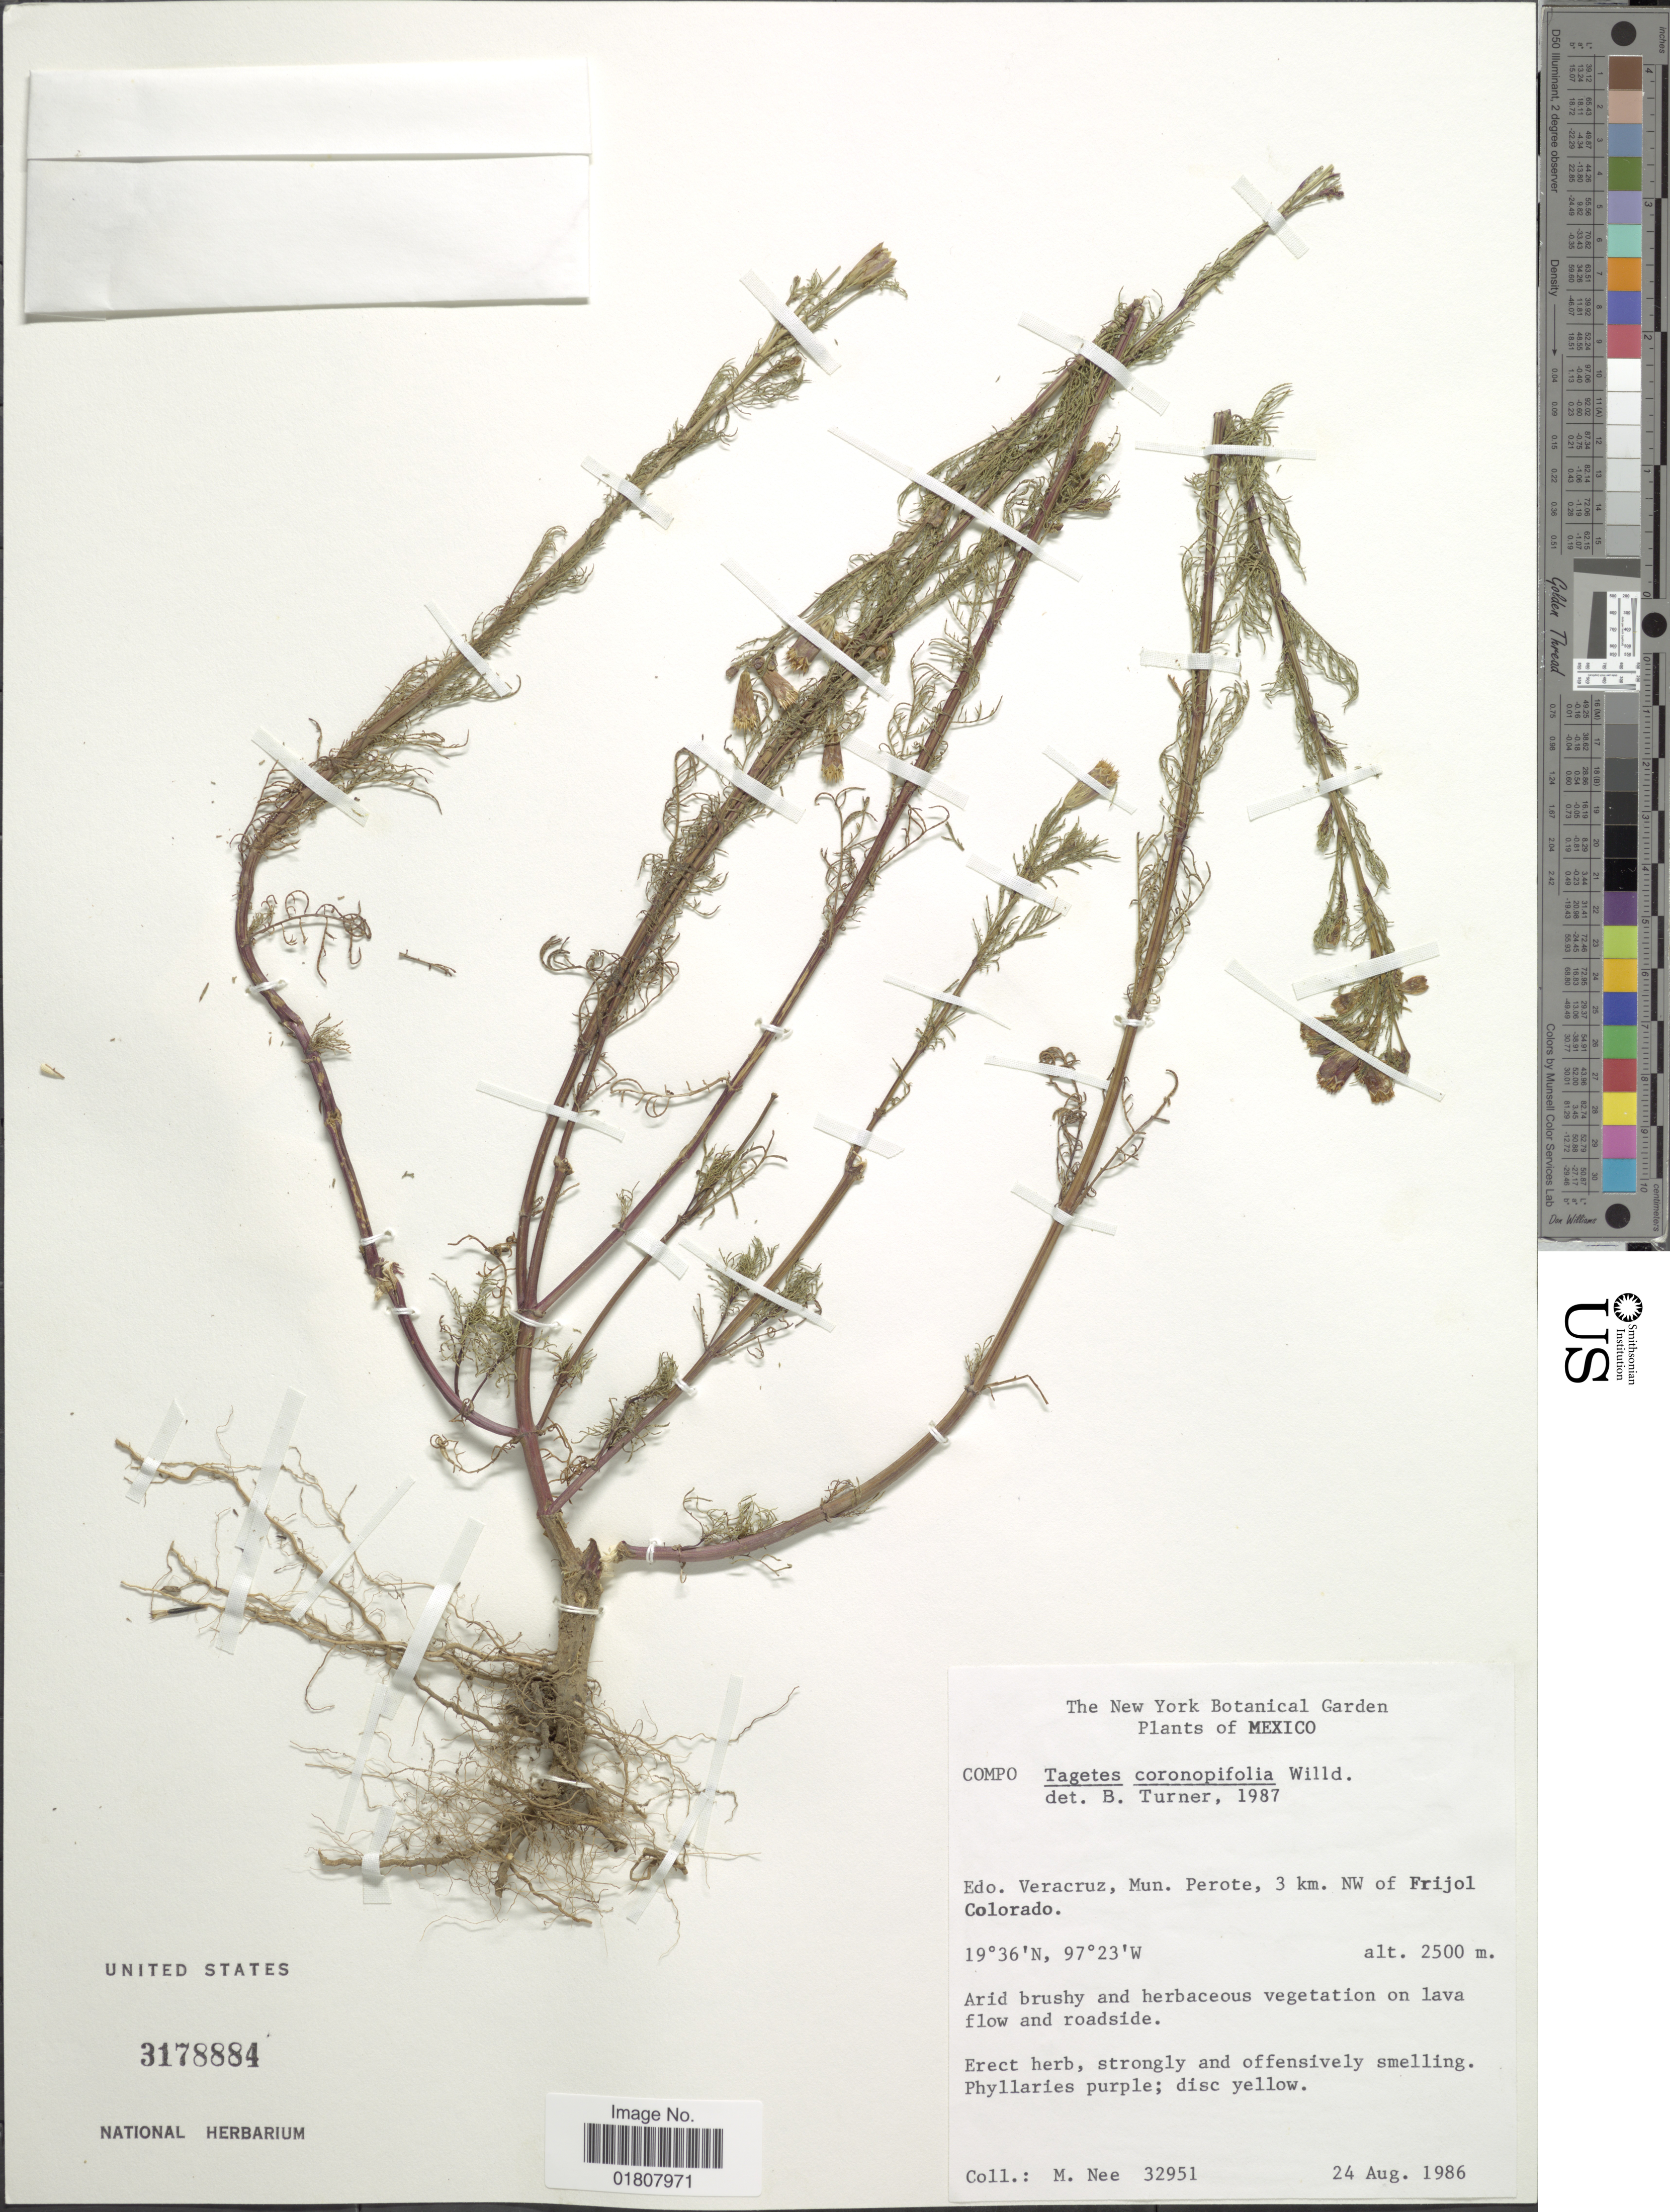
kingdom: Plantae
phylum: Tracheophyta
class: Magnoliopsida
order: Asterales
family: Asteraceae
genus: Tagetes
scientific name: Tagetes coronopifolia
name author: Willd.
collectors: M. Nee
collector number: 32951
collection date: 1986-08-24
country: Mexico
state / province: Veracruz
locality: Edo Veracruz, Mun. Perote, 3 km NW of Frijol Colorado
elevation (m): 2500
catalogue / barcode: US 3178884